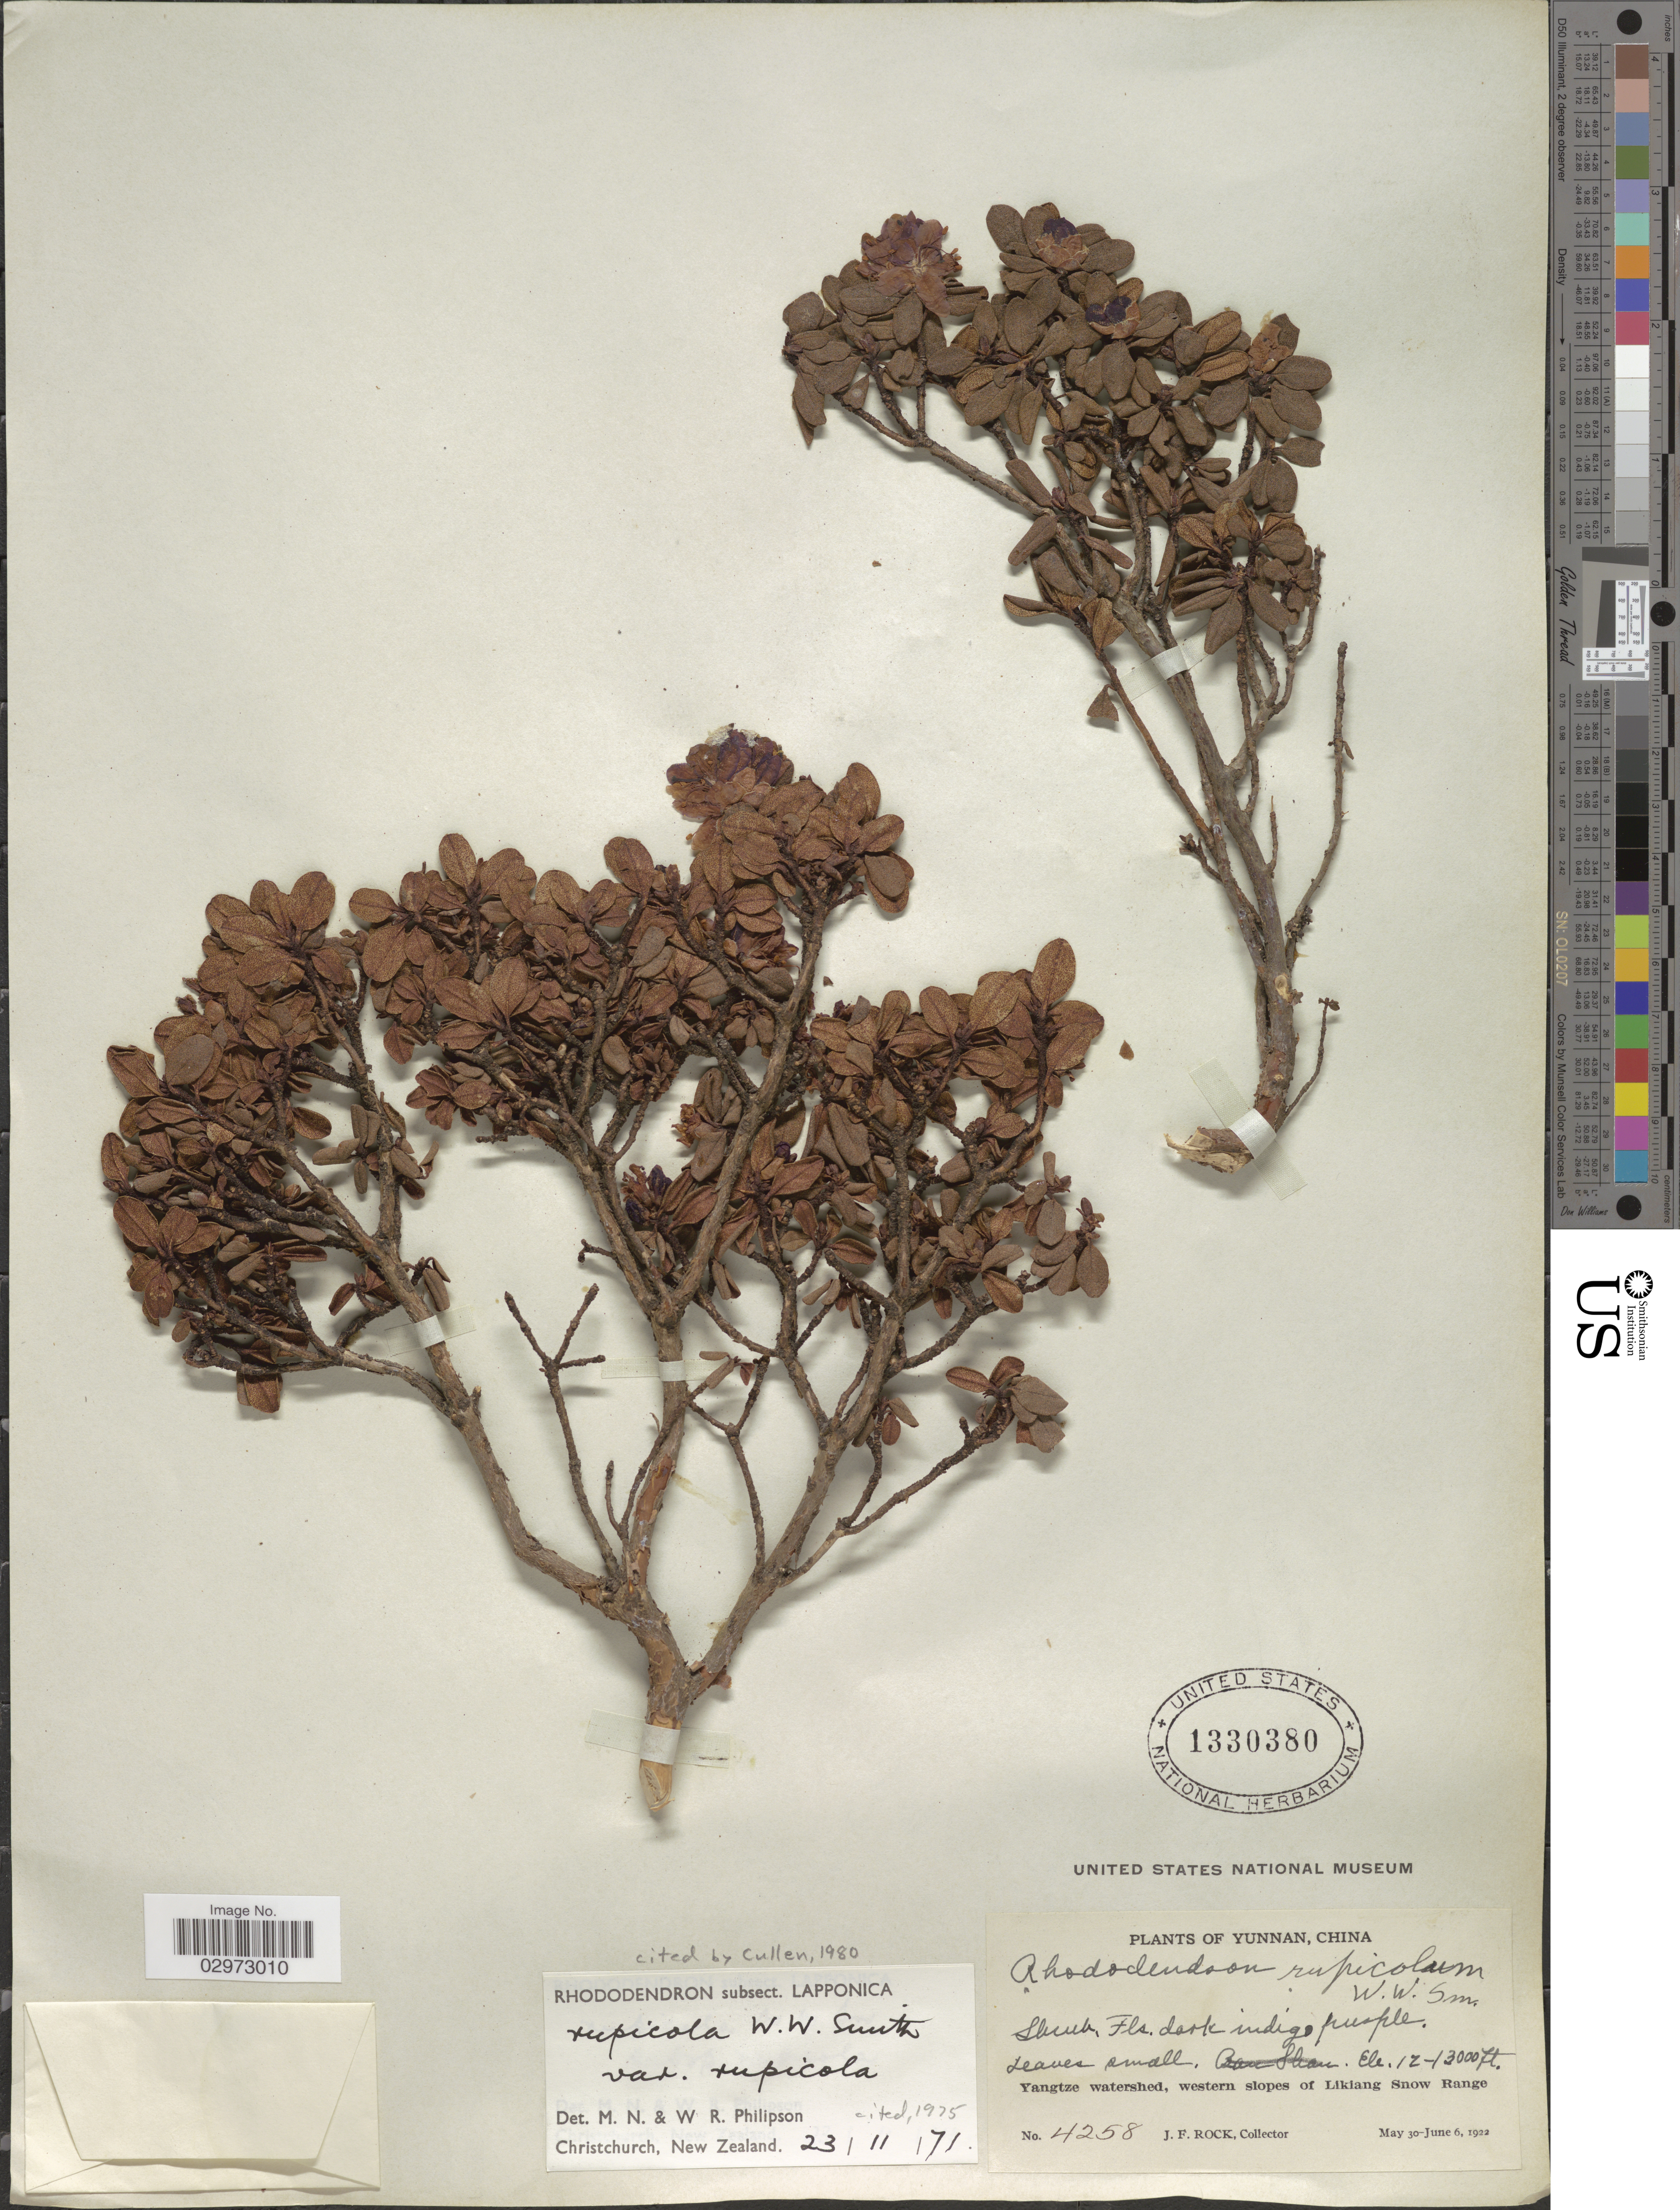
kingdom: Plantae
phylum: Tracheophyta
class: Magnoliopsida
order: Ericales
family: Ericaceae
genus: Rhododendron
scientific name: Rhododendron rupicola var. rupicola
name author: W.W. Sm.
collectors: J. Rock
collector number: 4258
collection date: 1922-05-30/1922-06-06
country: China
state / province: Yunnan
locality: Yangtze watershed, western slopes of Likiang Snow Range.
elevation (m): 3658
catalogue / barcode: US 1330380